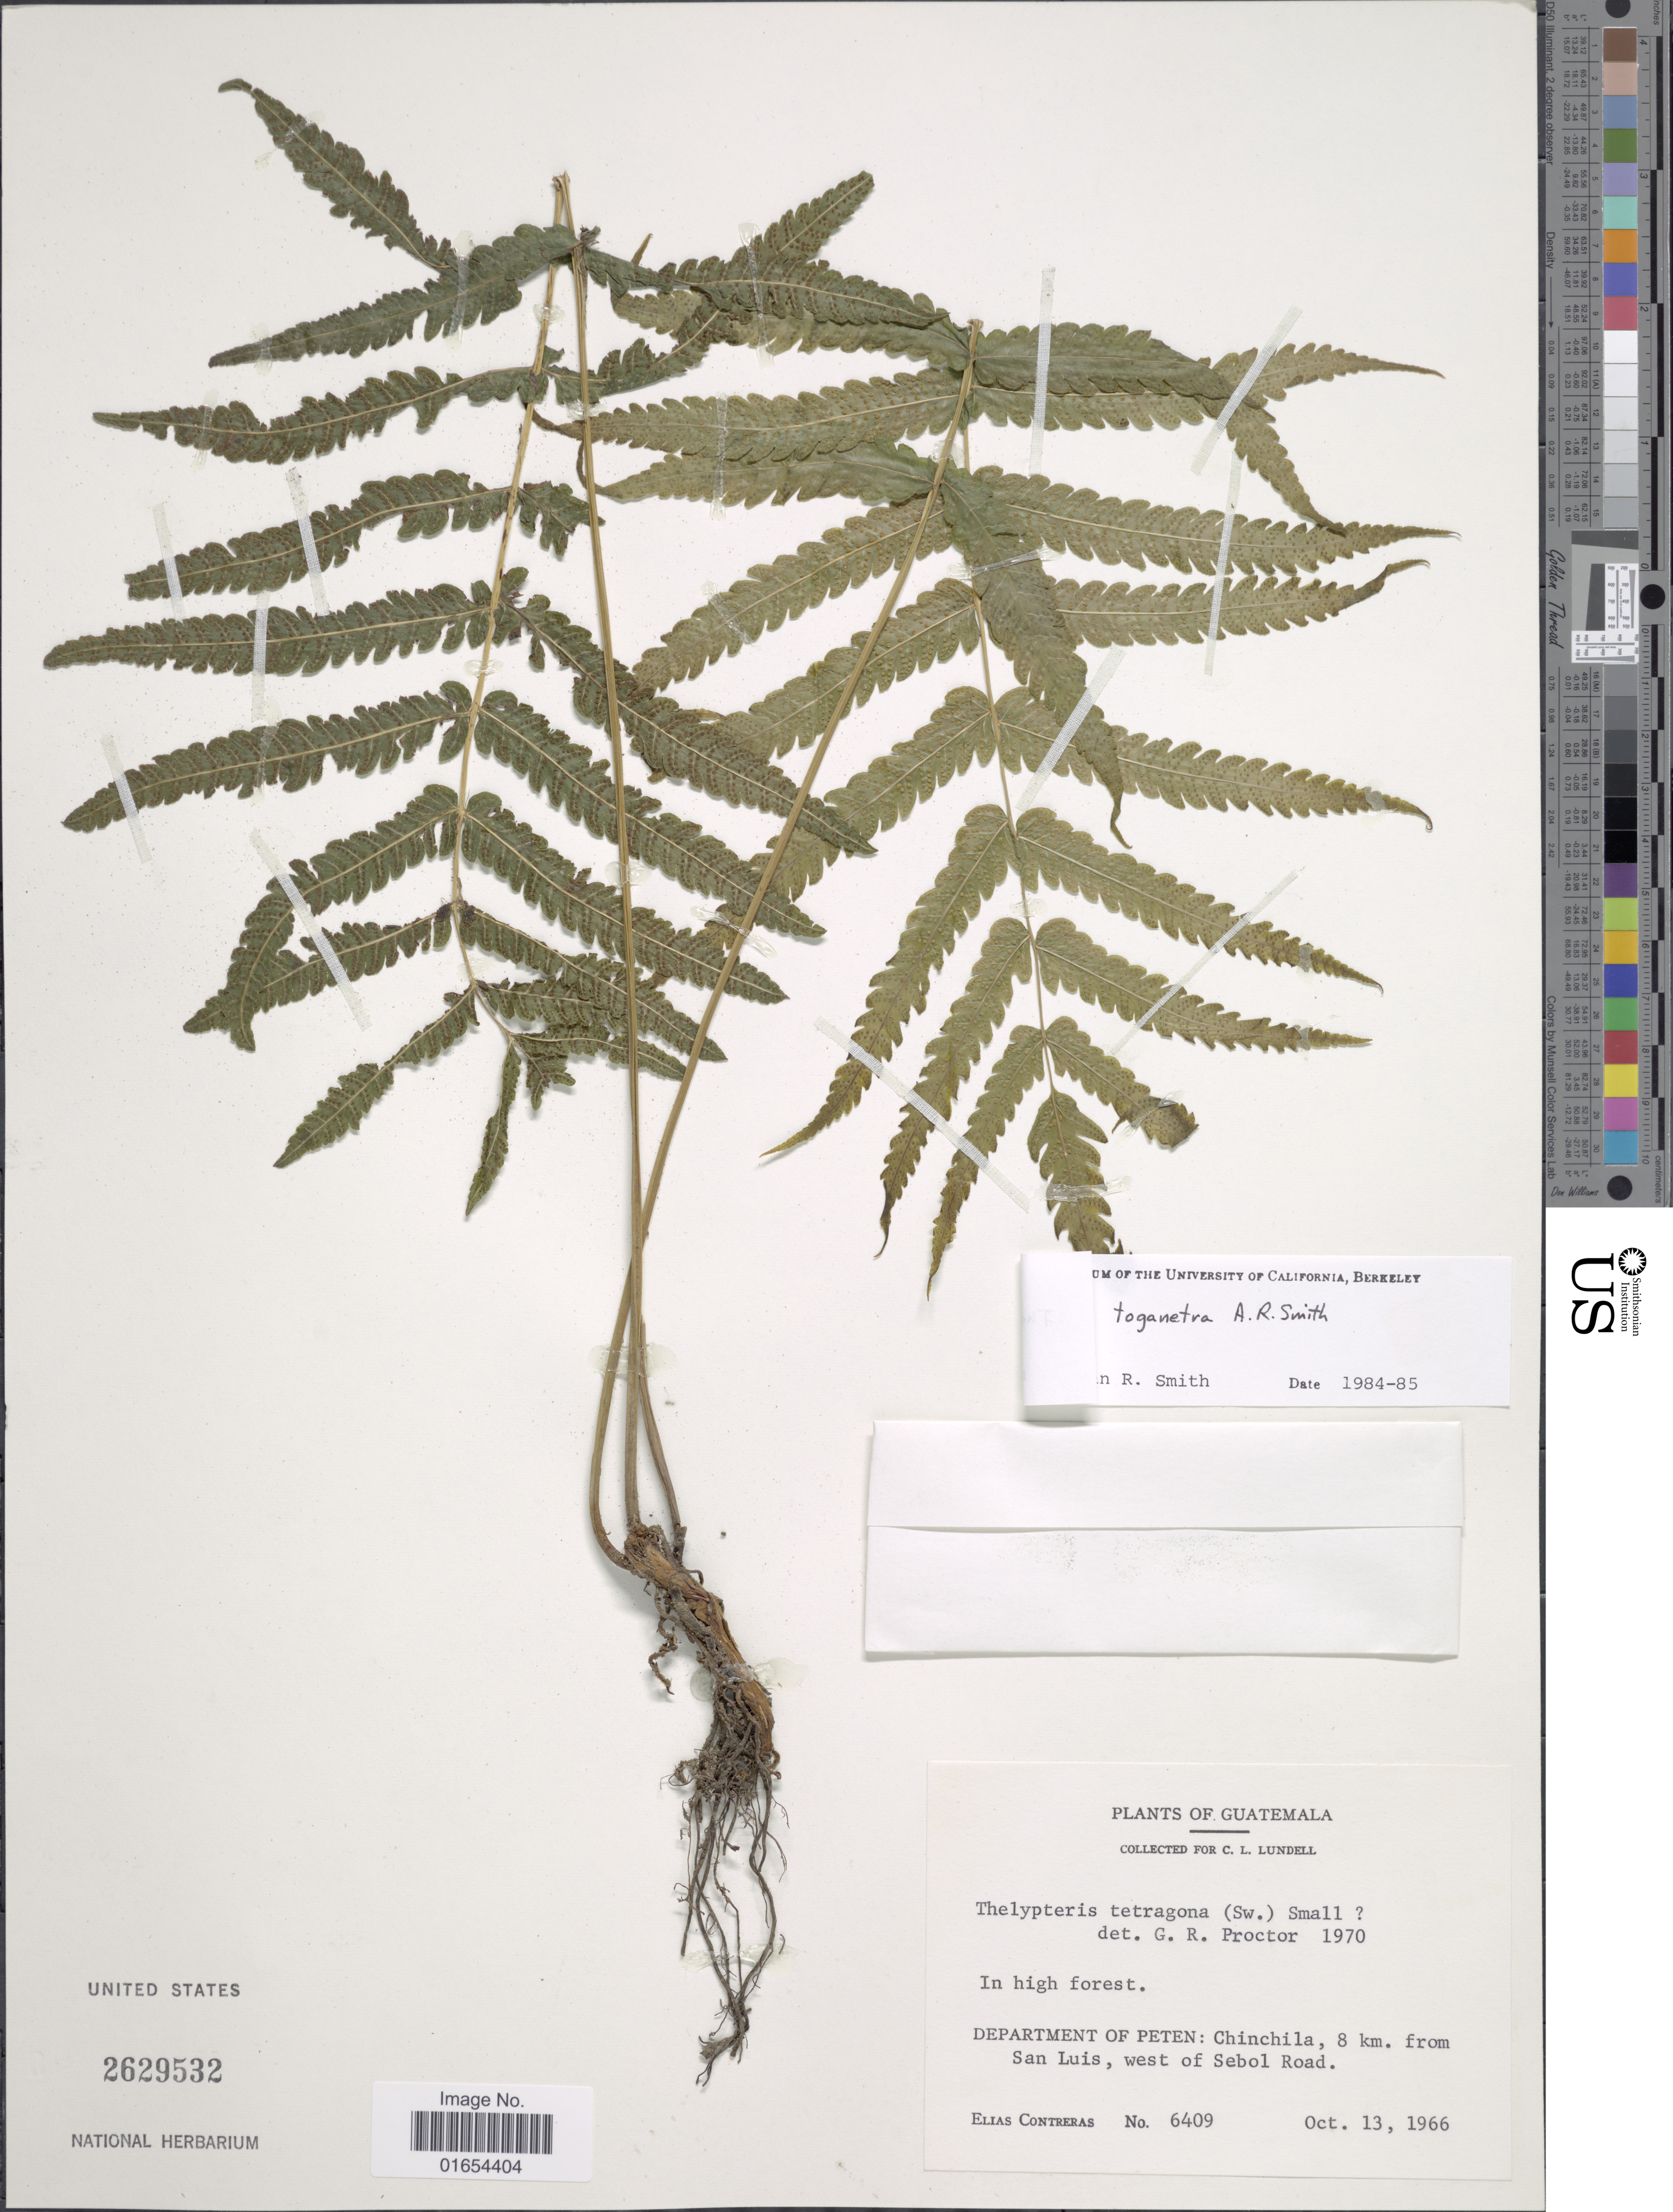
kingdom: Plantae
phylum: Tracheophyta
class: Polypodiopsida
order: Polypodiales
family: Thelypteridaceae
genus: Goniopteris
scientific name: Goniopteris toganetra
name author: (A.R. Sm.) Á. Löve & D. Löve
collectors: E. Contreras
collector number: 6409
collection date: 1966-10-13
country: Guatemala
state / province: El Petén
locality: In high forest. Chichila, 8 km. from San Luis, west of Sebol Road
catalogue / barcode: US 2629532